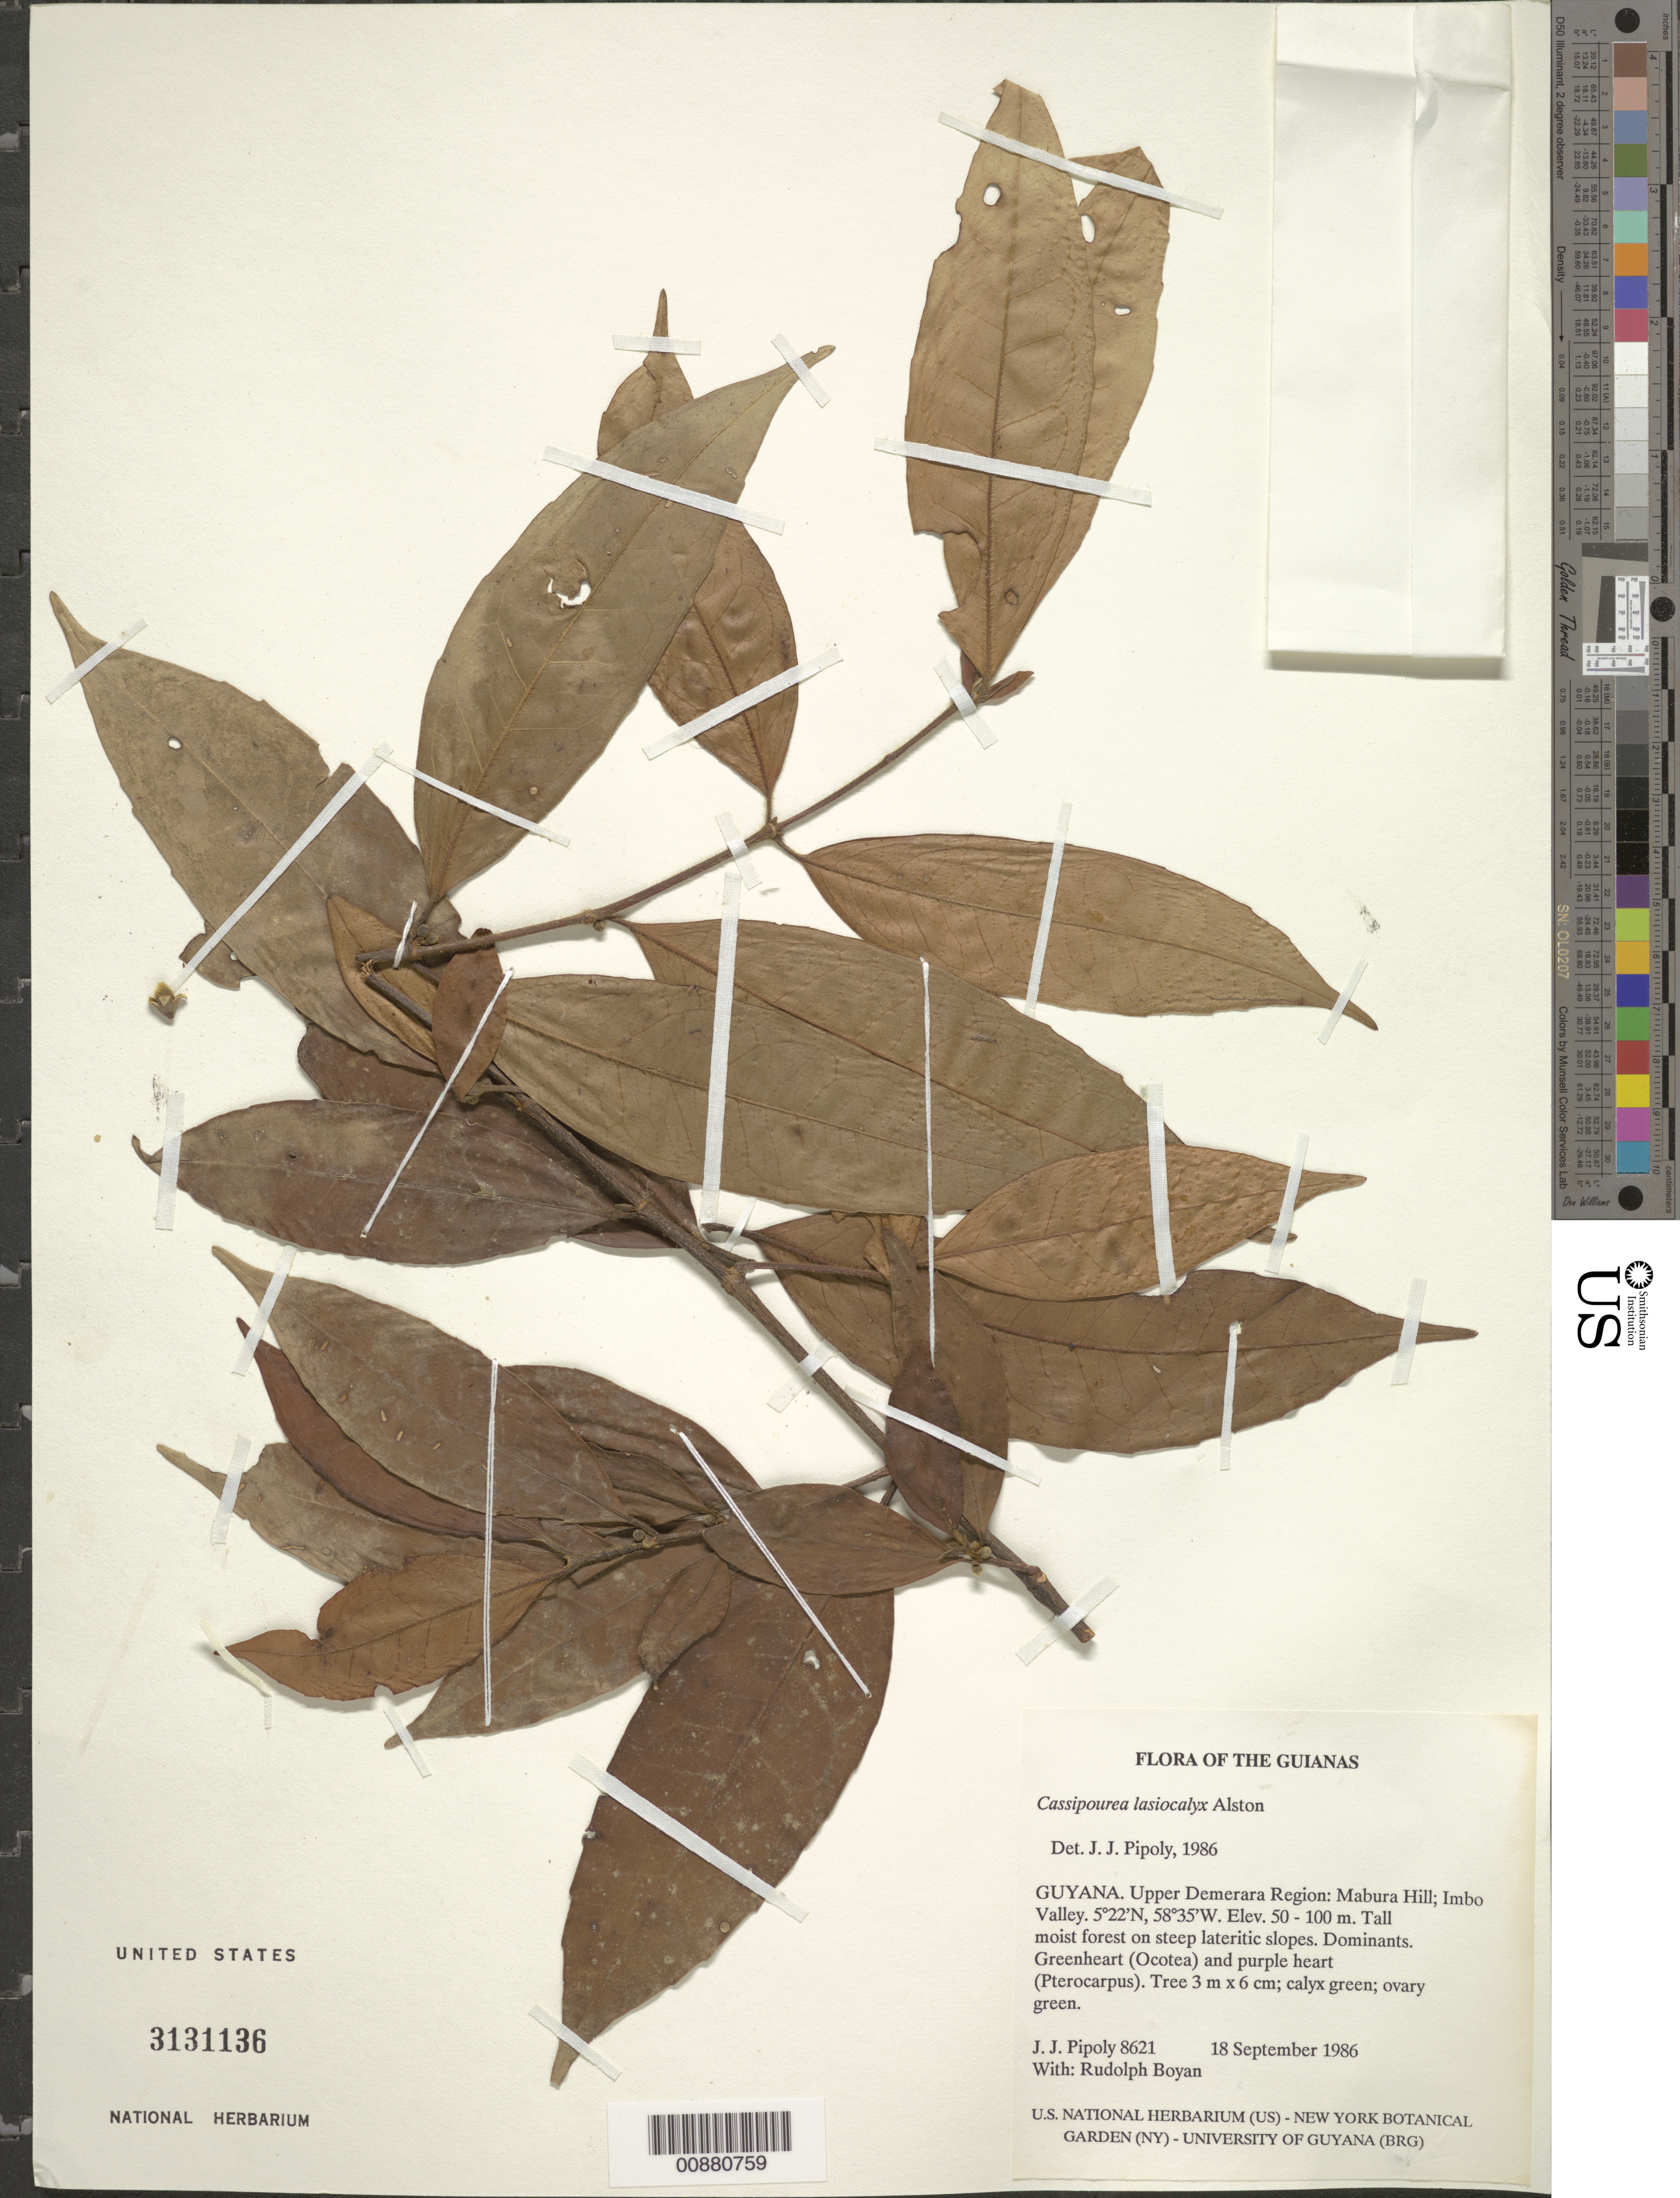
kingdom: Plantae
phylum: Tracheophyta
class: Magnoliopsida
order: Malpighiales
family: Rhizophoraceae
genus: Cassipourea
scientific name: Cassipourea lasiocalyx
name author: Alston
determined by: Pipoly, J. J., III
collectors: J. J. Pipoly & R. Boyan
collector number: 8621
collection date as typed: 18 September 1986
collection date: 1986-09-18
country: Guyana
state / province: U. Demerara-Berbice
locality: Mabura Hill; Imbo Valley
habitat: Tall moist forest on steep lateritic slopes. Dominants. Greenheart (Ocotea) and purple heart (Pterocarpus)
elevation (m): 50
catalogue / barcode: US 3131136